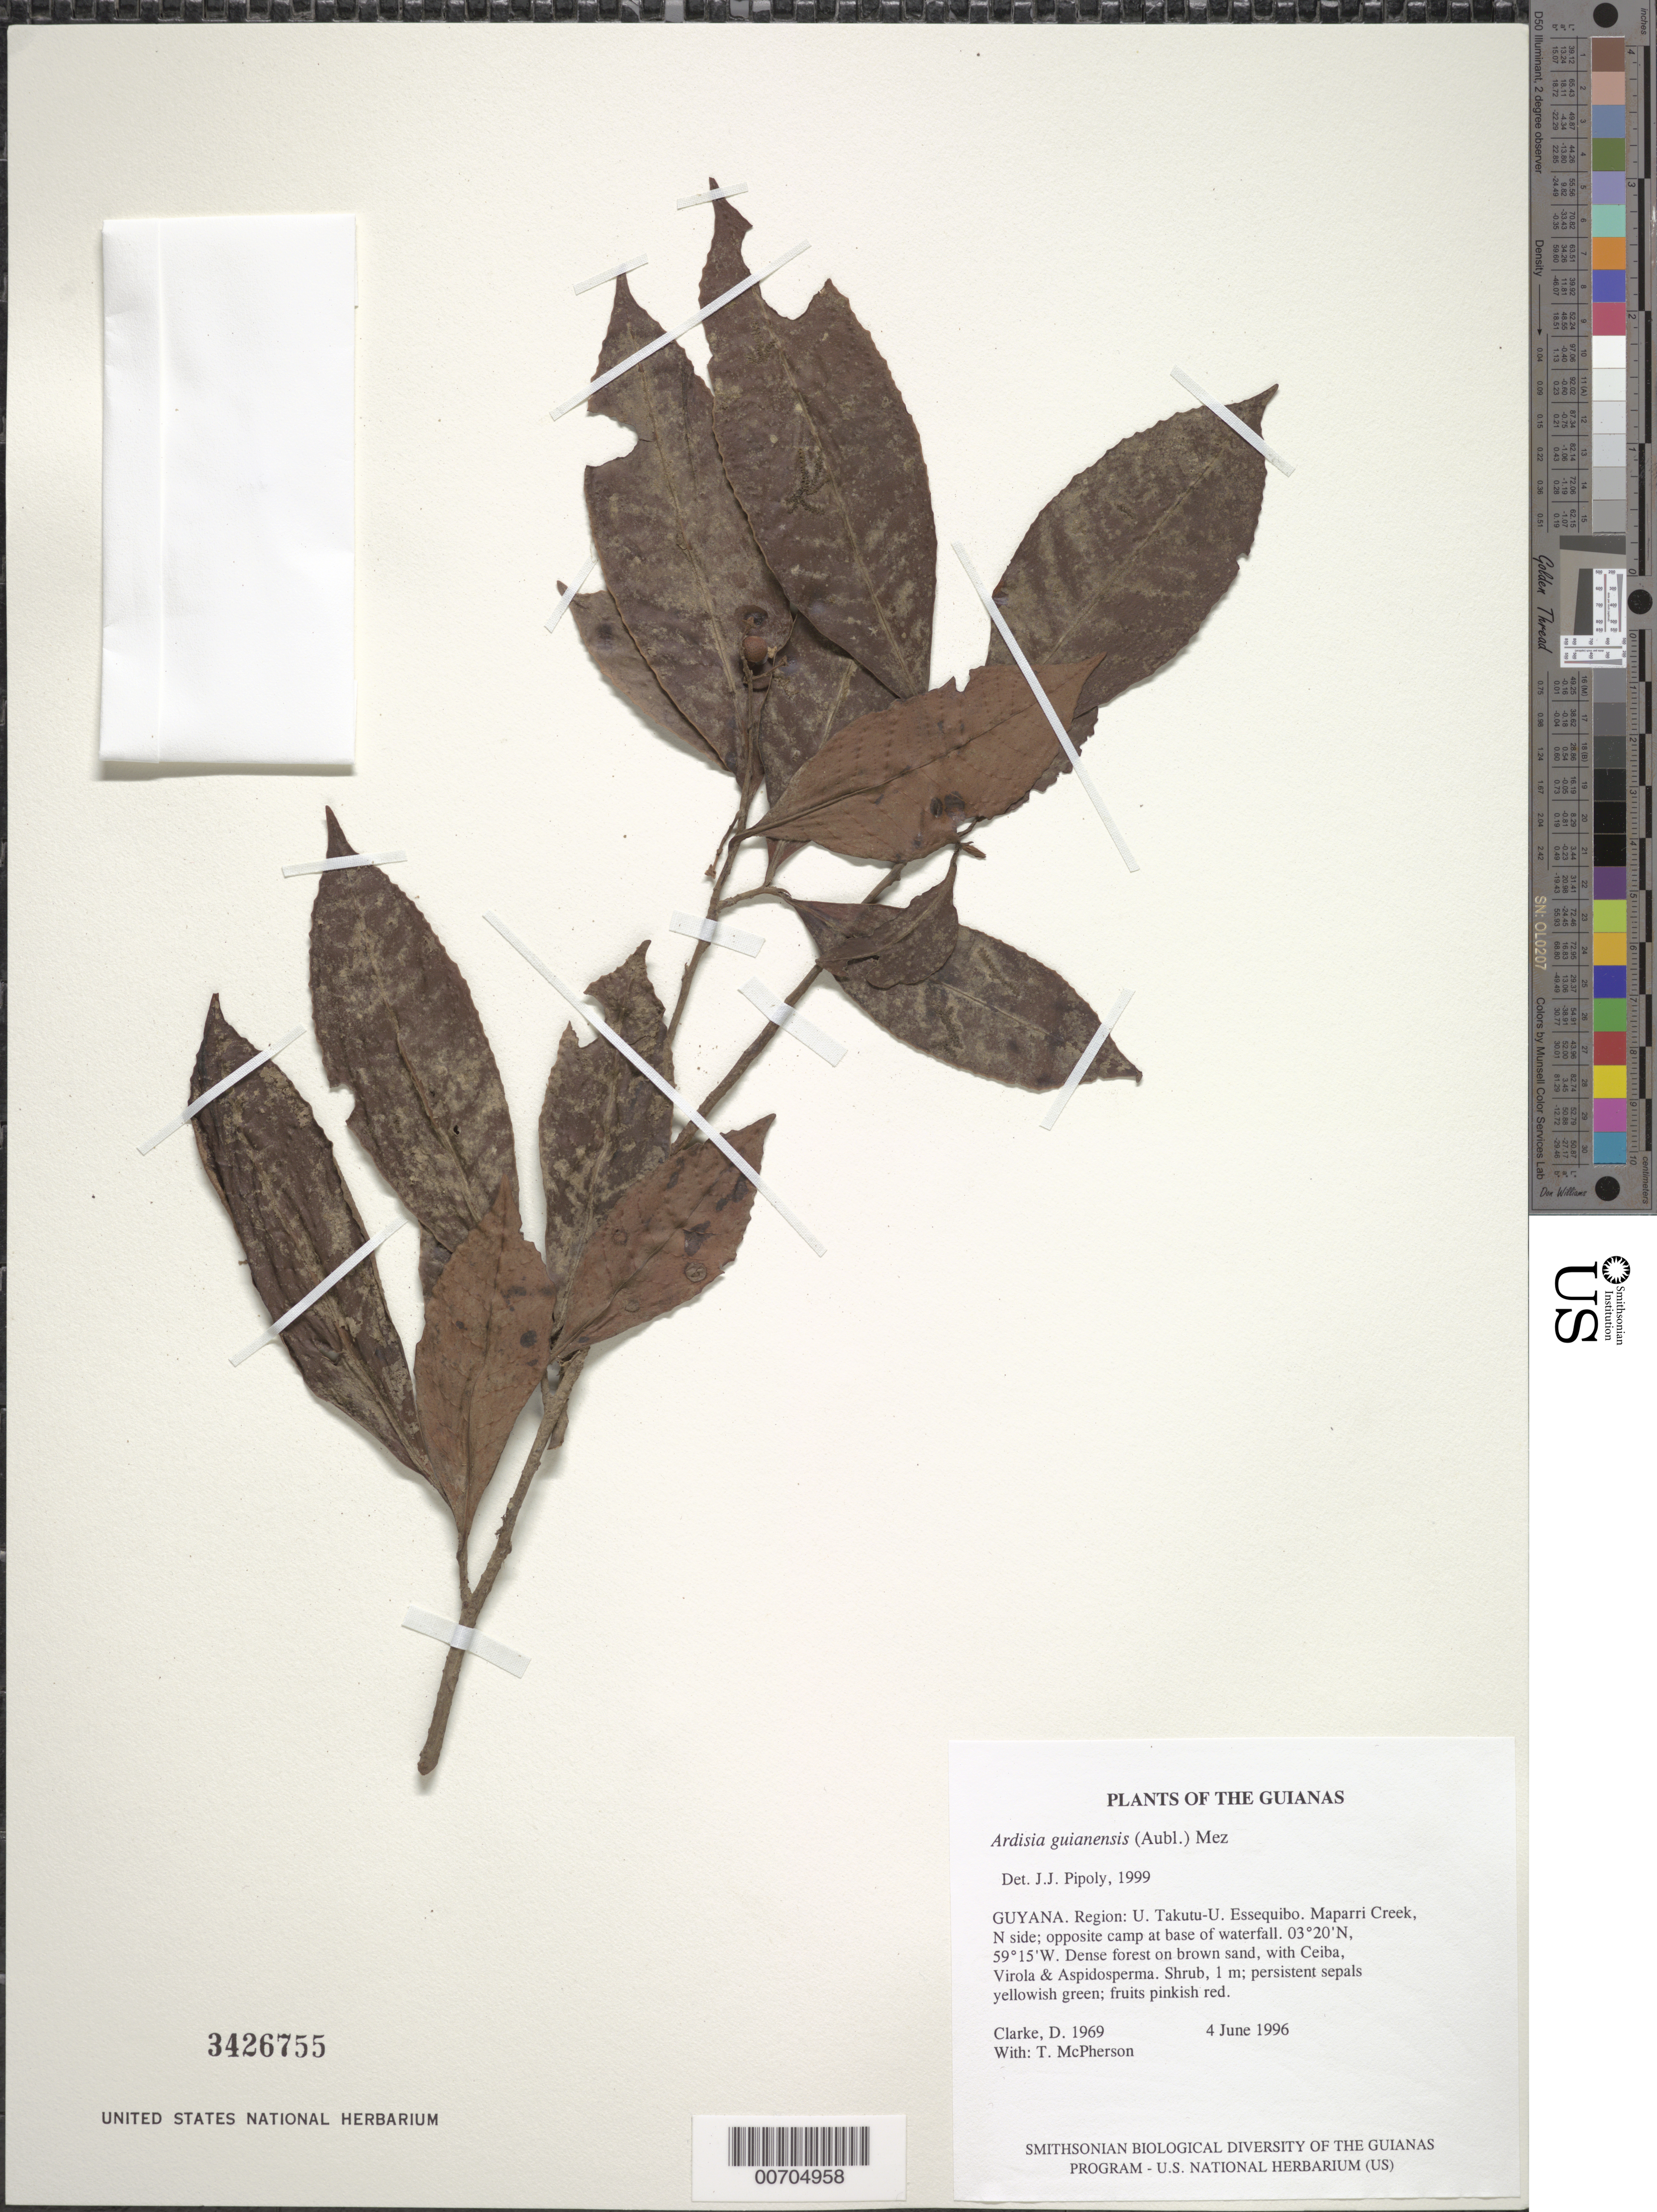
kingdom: Plantae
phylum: Tracheophyta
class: Magnoliopsida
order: Ericales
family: Primulaceae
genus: Ardisia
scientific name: Ardisia guianensis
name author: (Aubl.) Mez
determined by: Pipoly, J. J., III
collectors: H. D. Clarke & T. McPherson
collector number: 1969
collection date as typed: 5 June 1996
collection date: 1996-06-05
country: Guyana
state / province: U. Takutu-U. Essequibo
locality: Maparri Creek, N side; opposite camp at base of waterfall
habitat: Streamside vegetation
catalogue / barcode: US 3426755